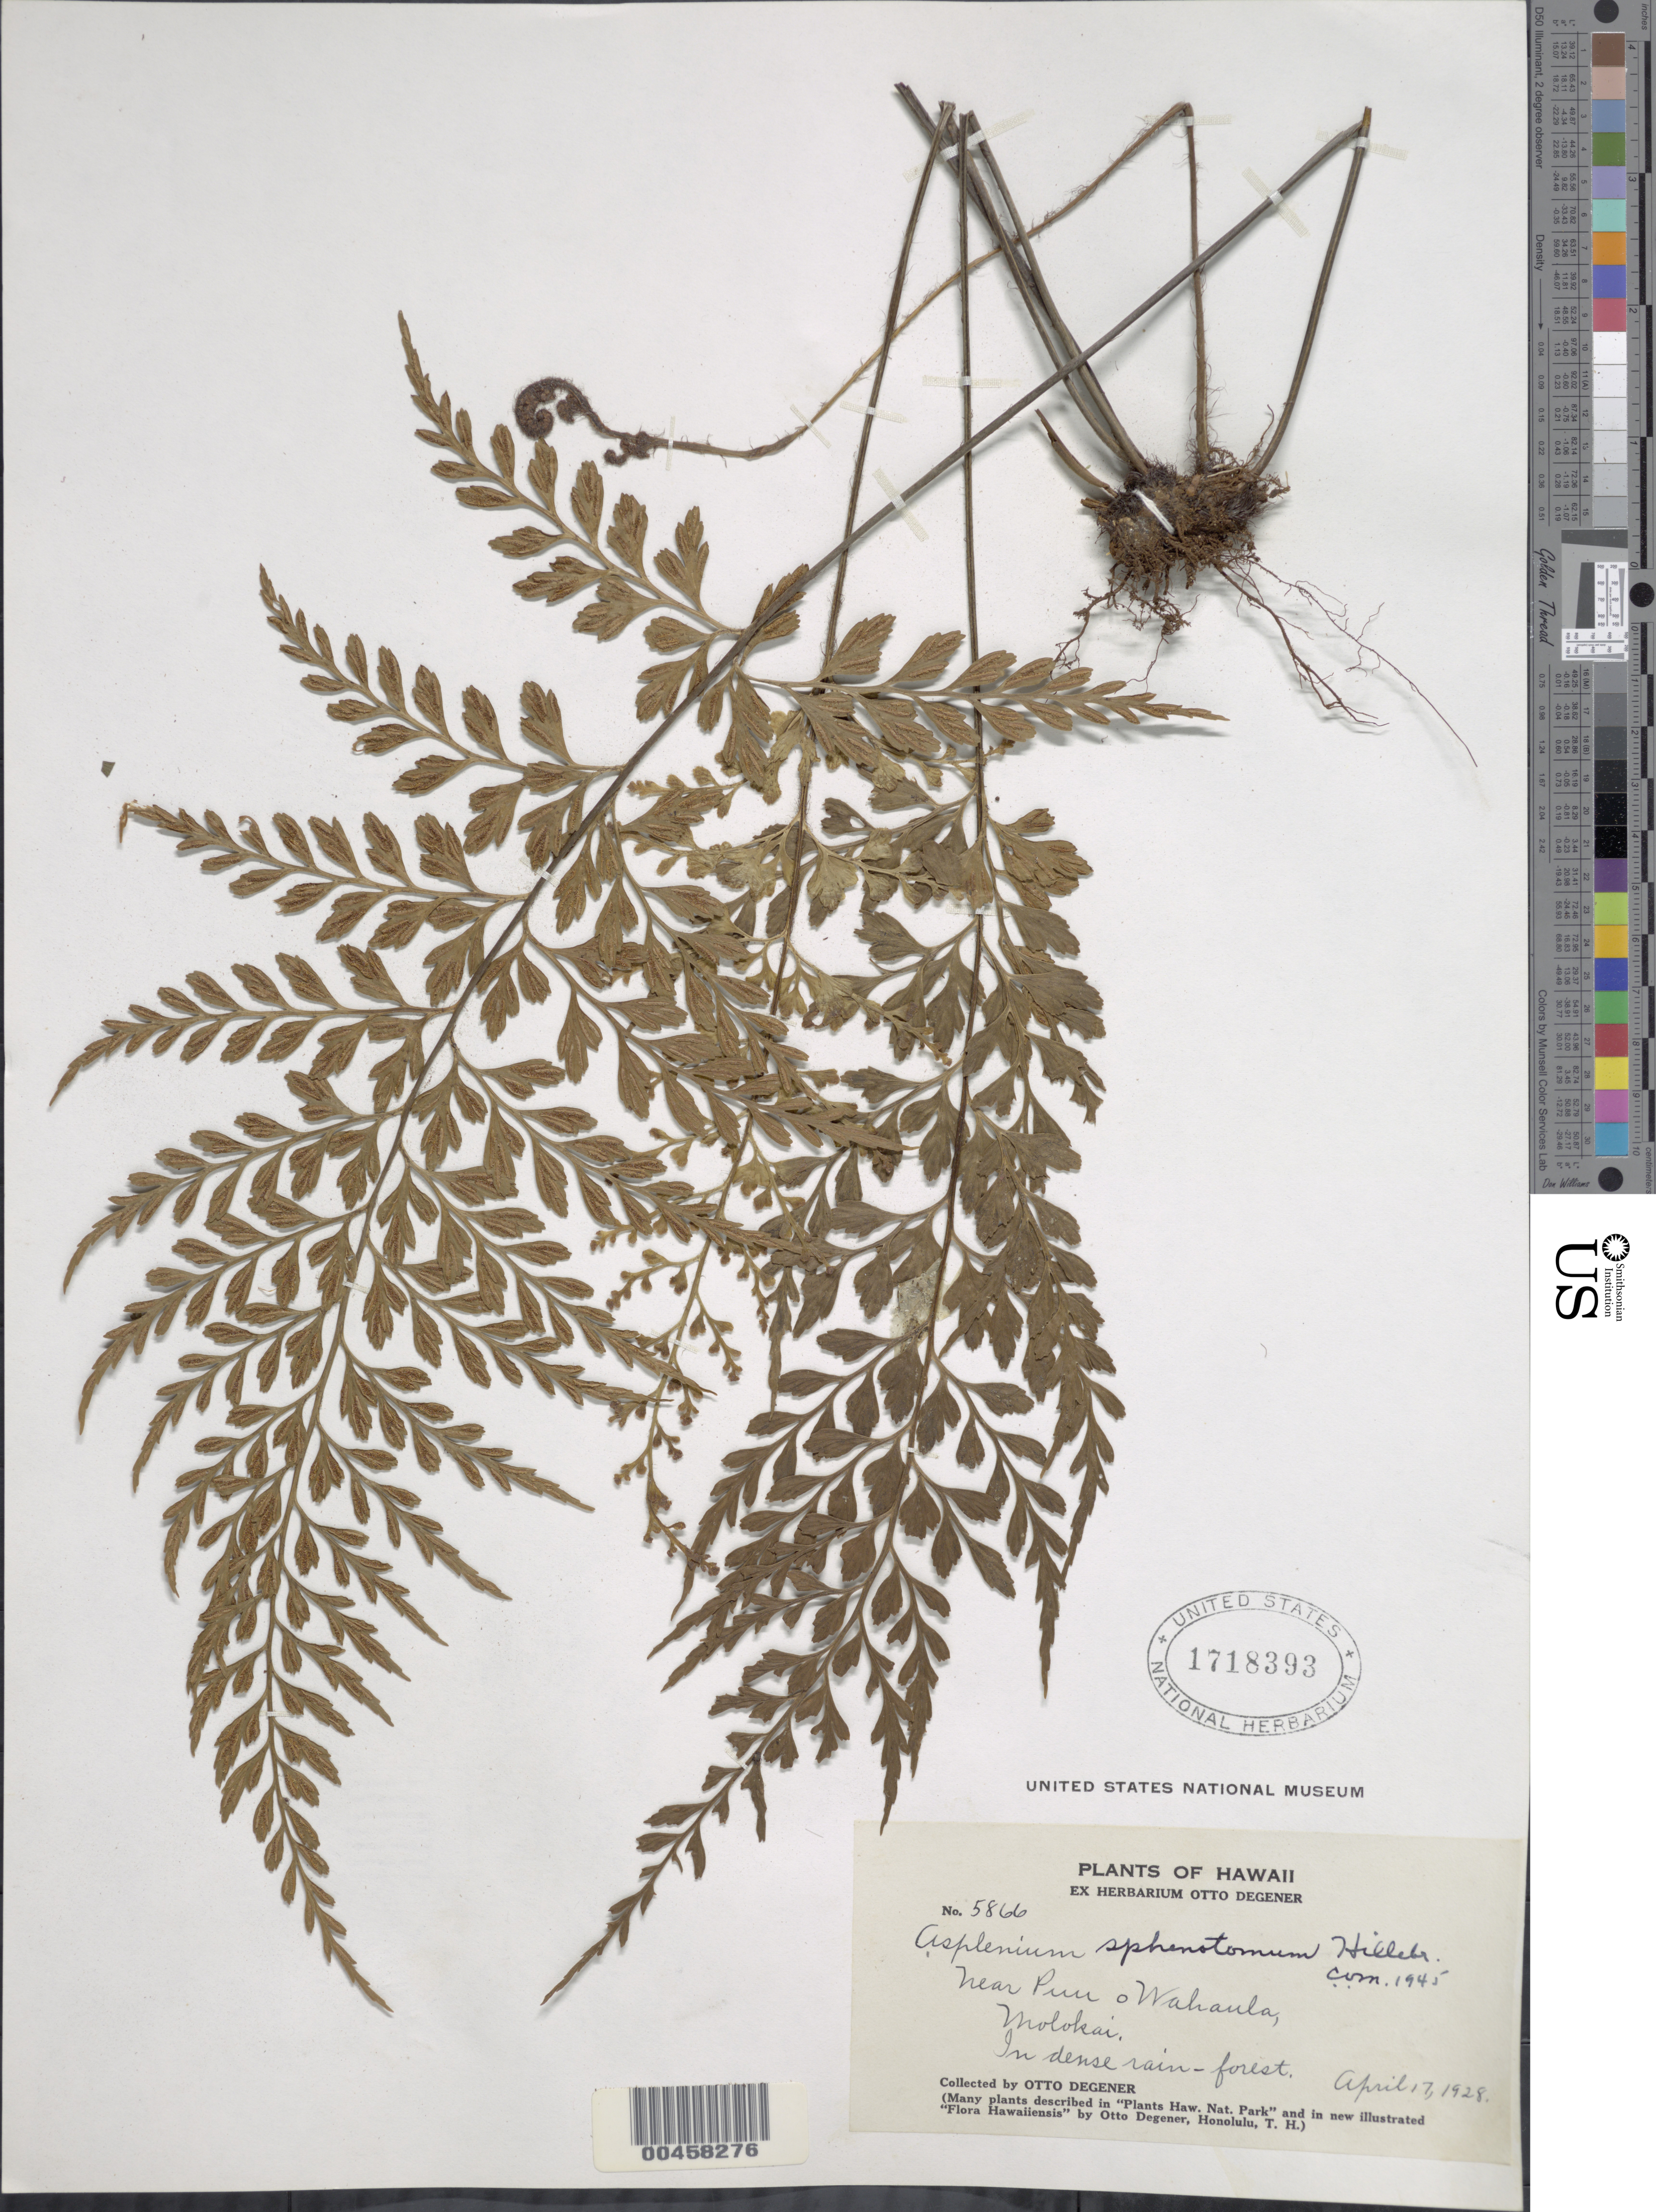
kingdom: Plantae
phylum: Tracheophyta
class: Polypodiopsida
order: Polypodiales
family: Aspleniaceae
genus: Asplenium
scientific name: Asplenium sphenotomum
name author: Hillebr.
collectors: O. Degener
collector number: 5866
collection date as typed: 17 Apr 1928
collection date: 1928-04-17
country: United States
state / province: Hawaii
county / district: Maui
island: Moloka'i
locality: Near Puu o Wahaula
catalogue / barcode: US 1718393